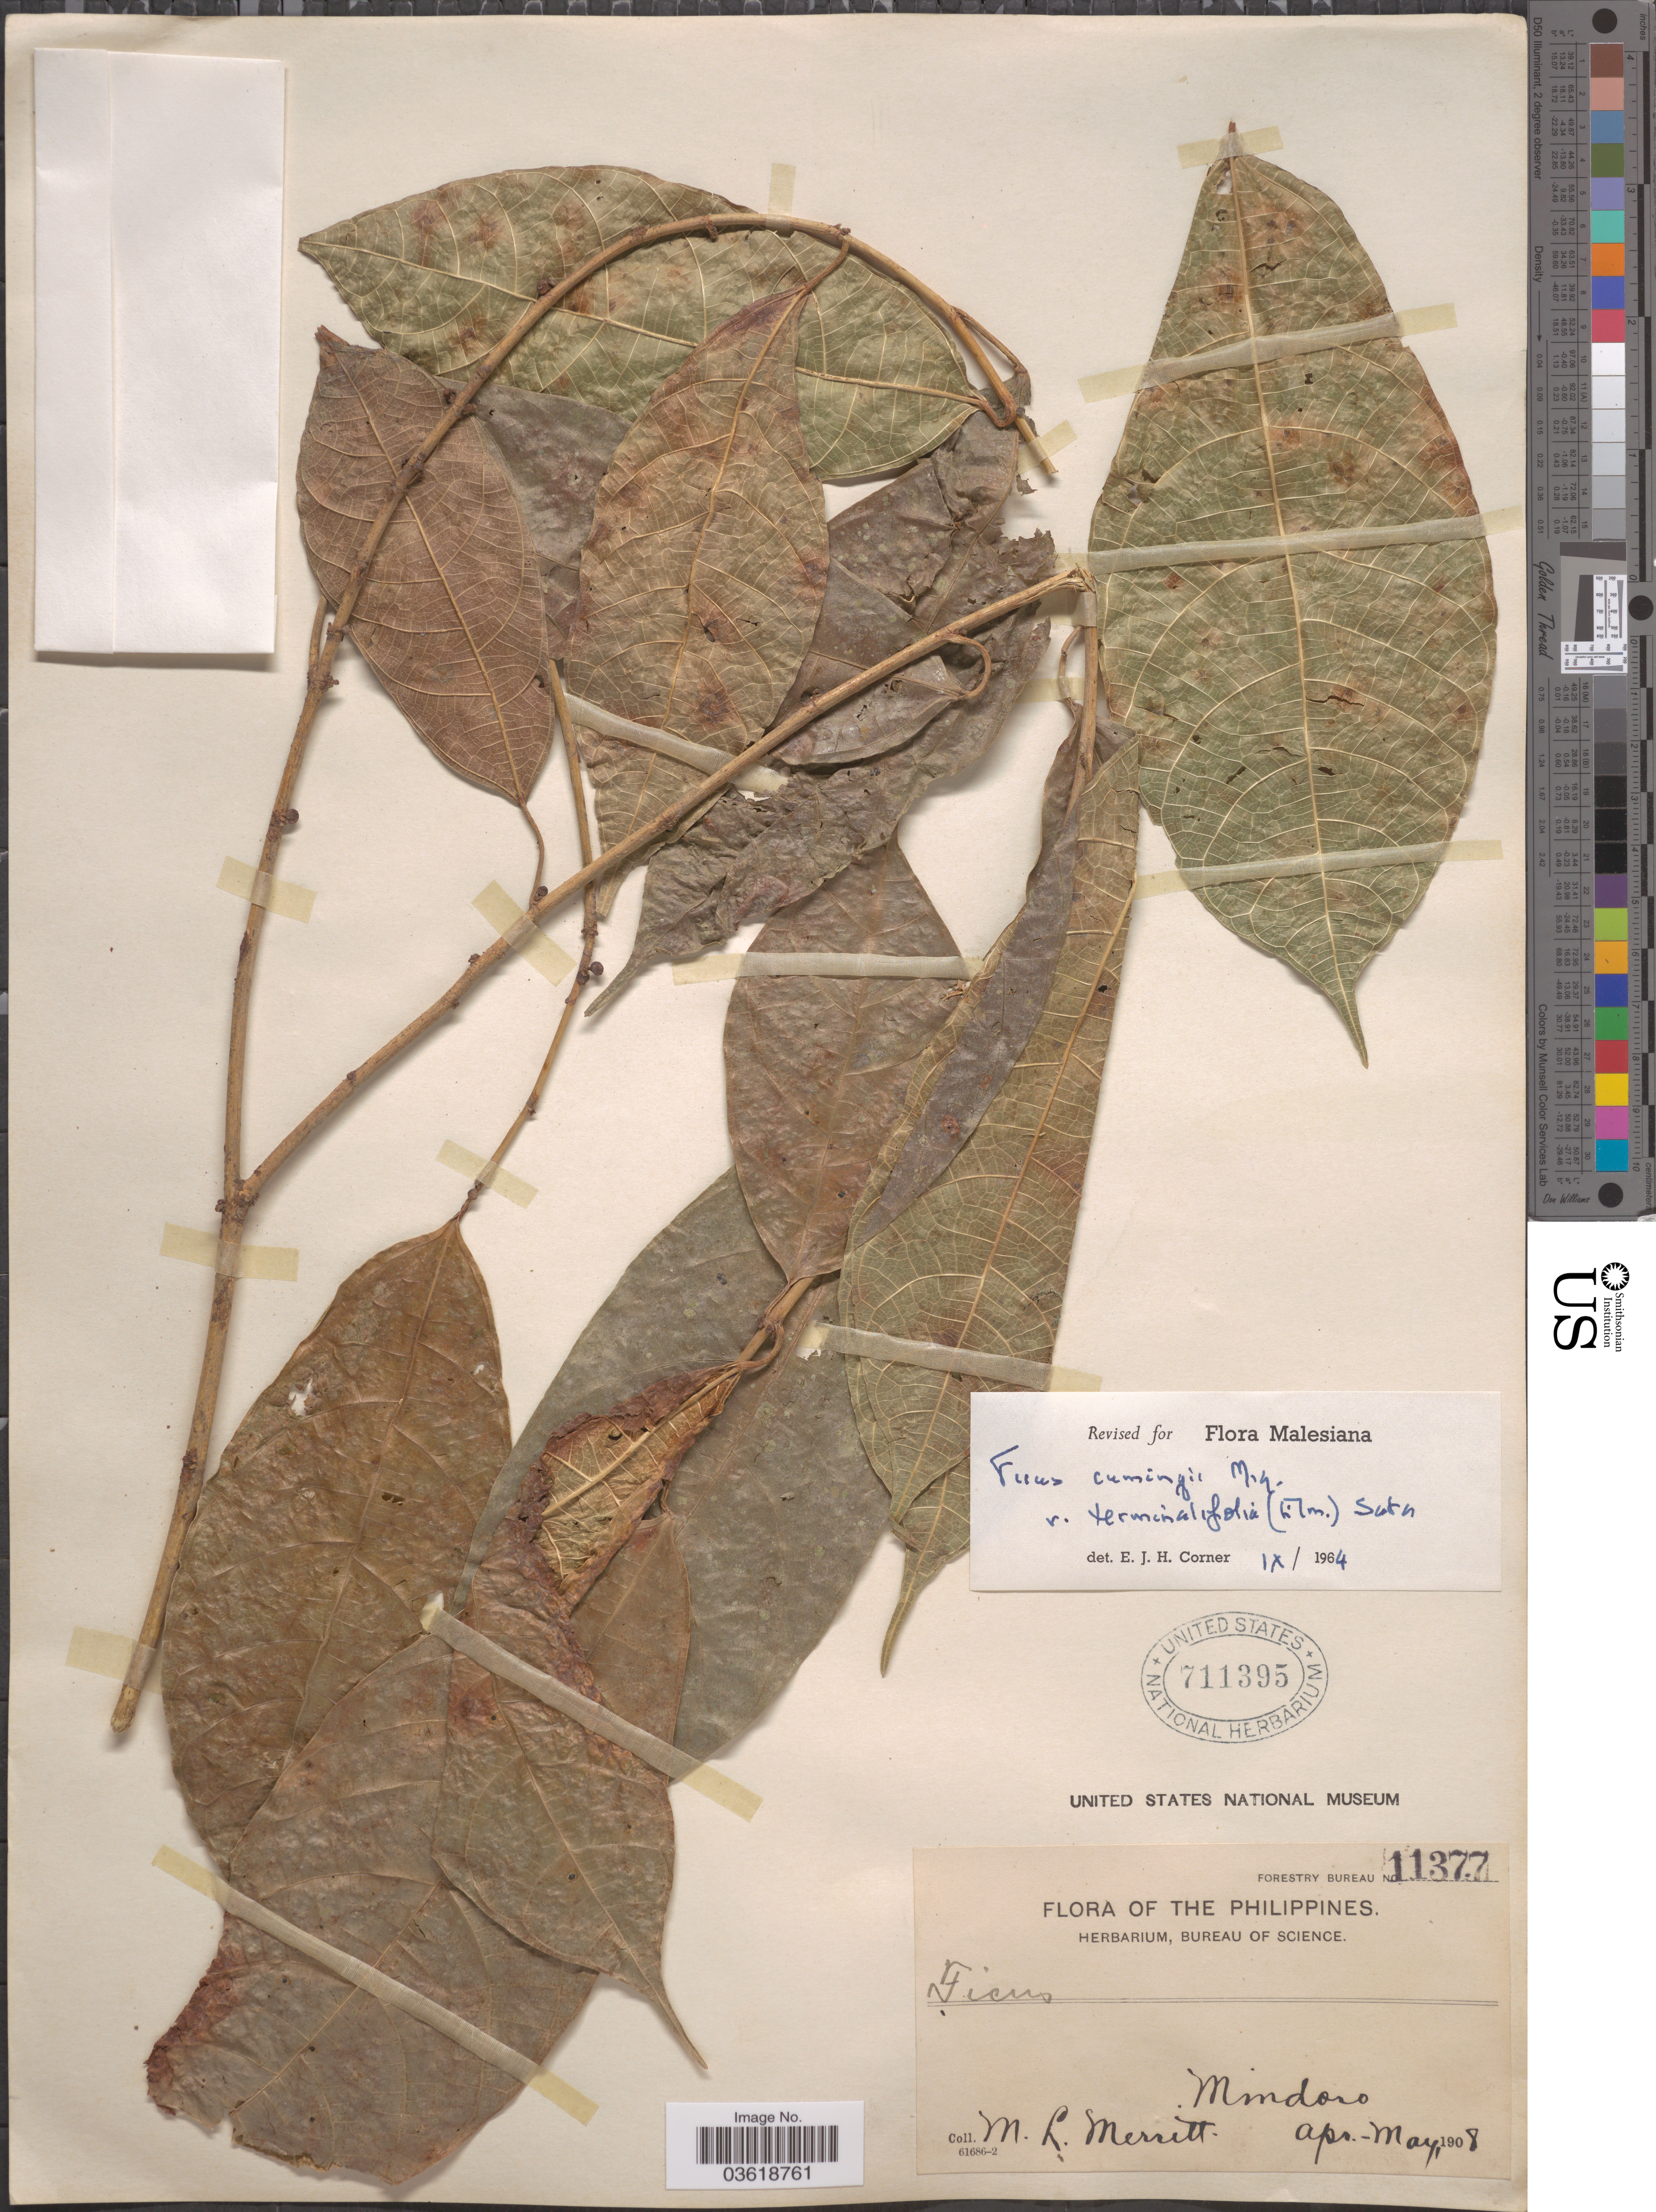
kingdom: Plantae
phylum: Tracheophyta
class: Magnoliopsida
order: Rosales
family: Moraceae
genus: Ficus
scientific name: Ficus cumingii var. terminalifolia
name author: (Elmer) Sata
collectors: M. L. Merritt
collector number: Forestry Bureau 11377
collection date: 1908-04/1908-05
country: Philippines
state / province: Mimaropa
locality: Mindoro.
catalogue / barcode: US 711395